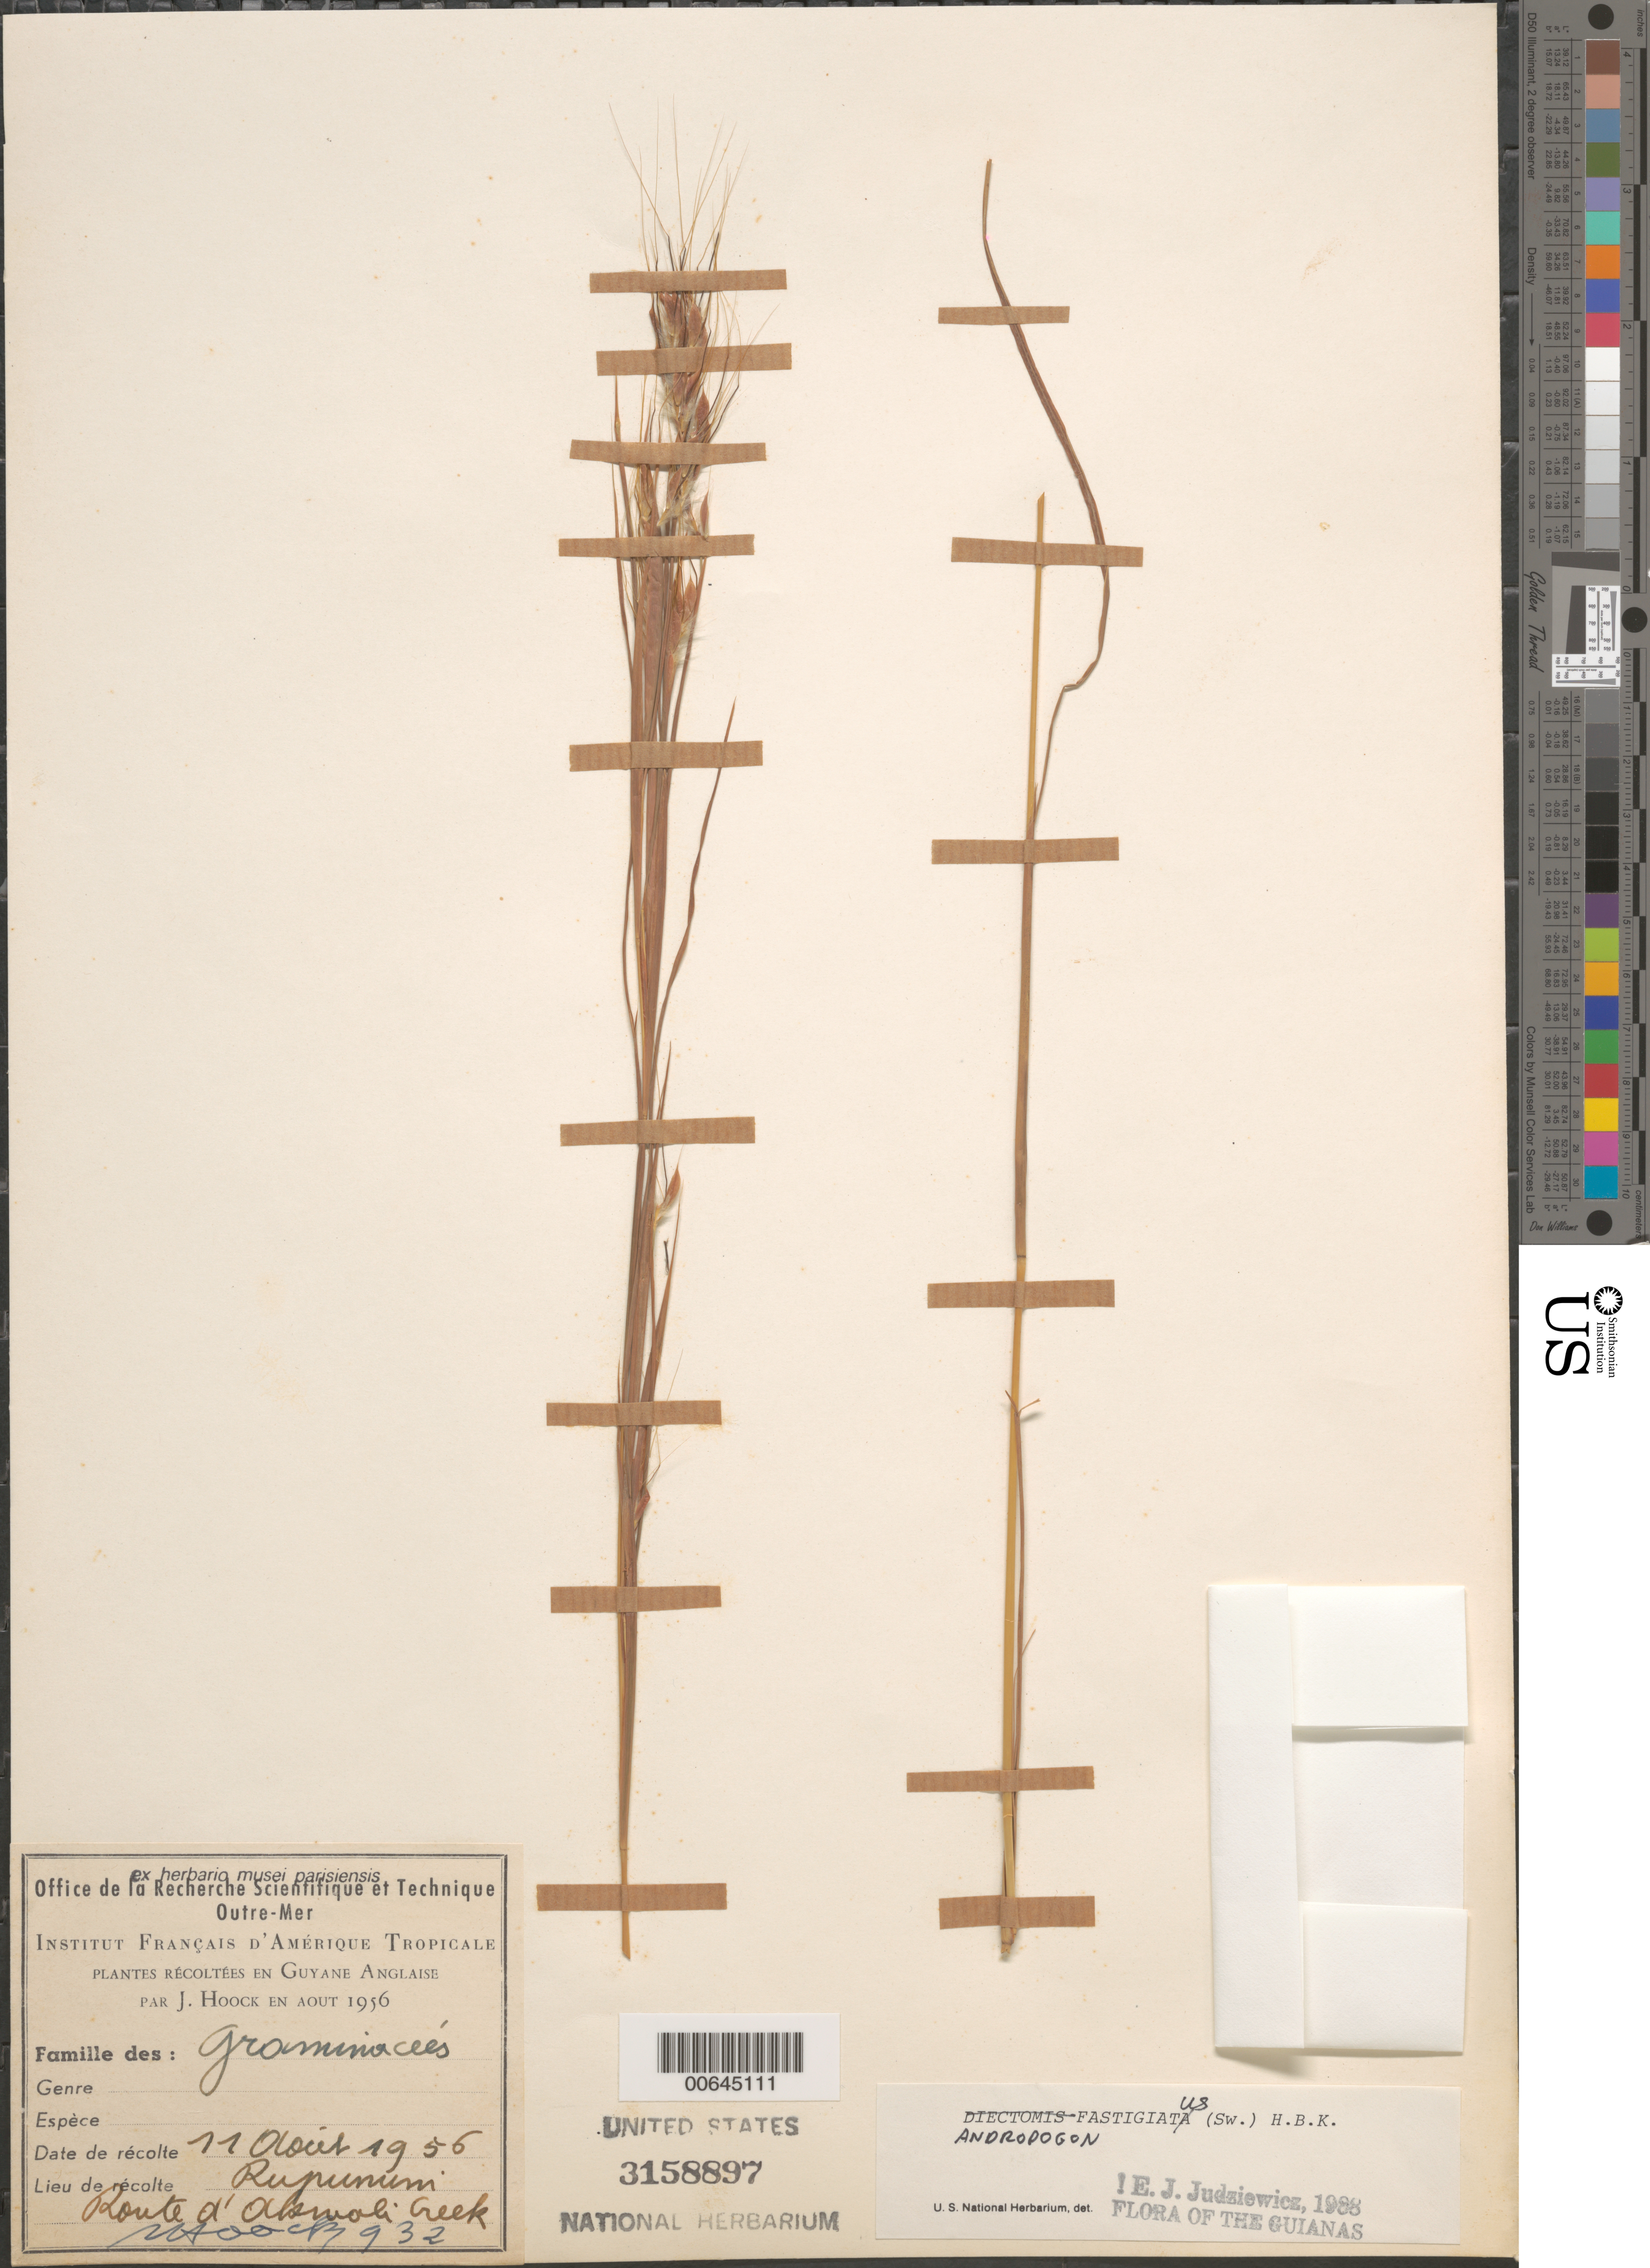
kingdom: Plantae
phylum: Tracheophyta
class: Liliopsida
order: Poales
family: Poaceae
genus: Andropogon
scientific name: Andropogon fastigiatus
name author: Sw.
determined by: Judziewicz, E. J.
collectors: J. Hoock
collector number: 932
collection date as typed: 11-Aug-56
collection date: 1956-08-11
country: Guyana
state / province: U. Takutu-U. Essequibo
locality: Rupununi, Route d'Akwali Creek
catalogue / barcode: US 3158897